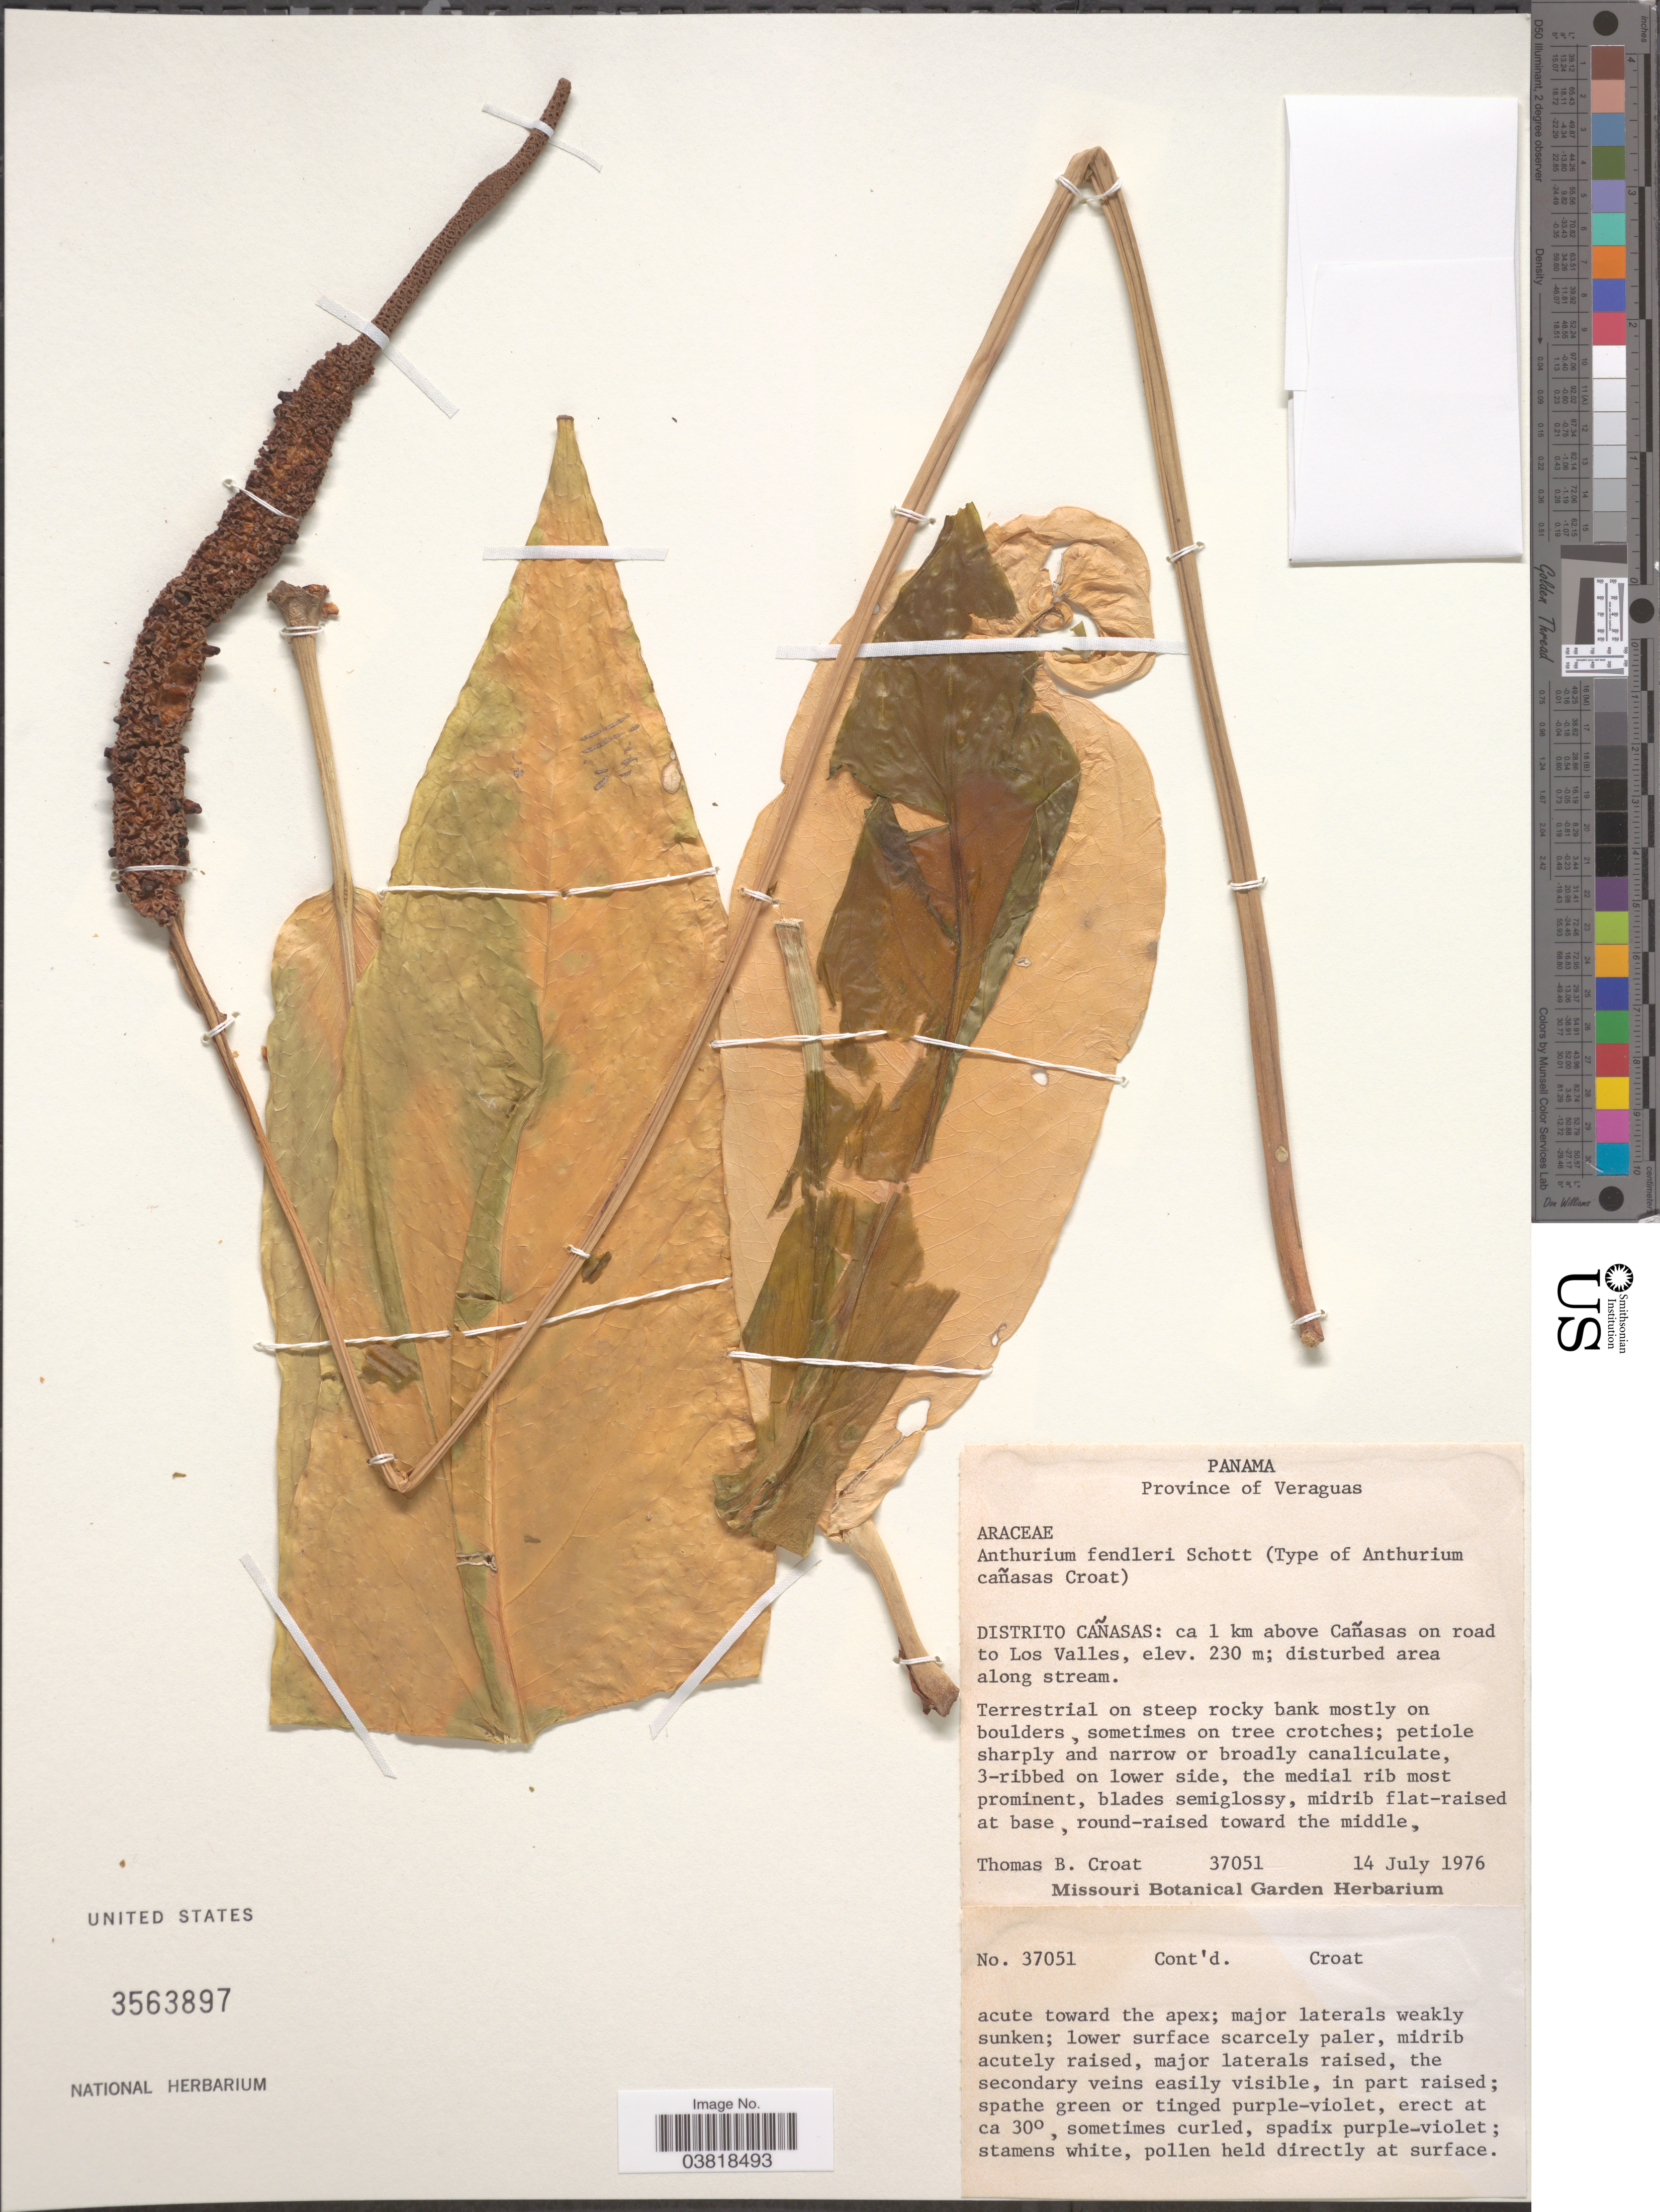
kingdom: Plantae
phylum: Tracheophyta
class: Liliopsida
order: Alismatales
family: Araceae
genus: Anthurium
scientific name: Anthurium fendleri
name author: Schott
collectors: T. B. Croat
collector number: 37051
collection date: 1976-07-14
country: Panama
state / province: Veraguas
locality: Distrito Cañasas: ca 1 km above Cañasas on road to Los Valles.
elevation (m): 230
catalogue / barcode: US 3563897